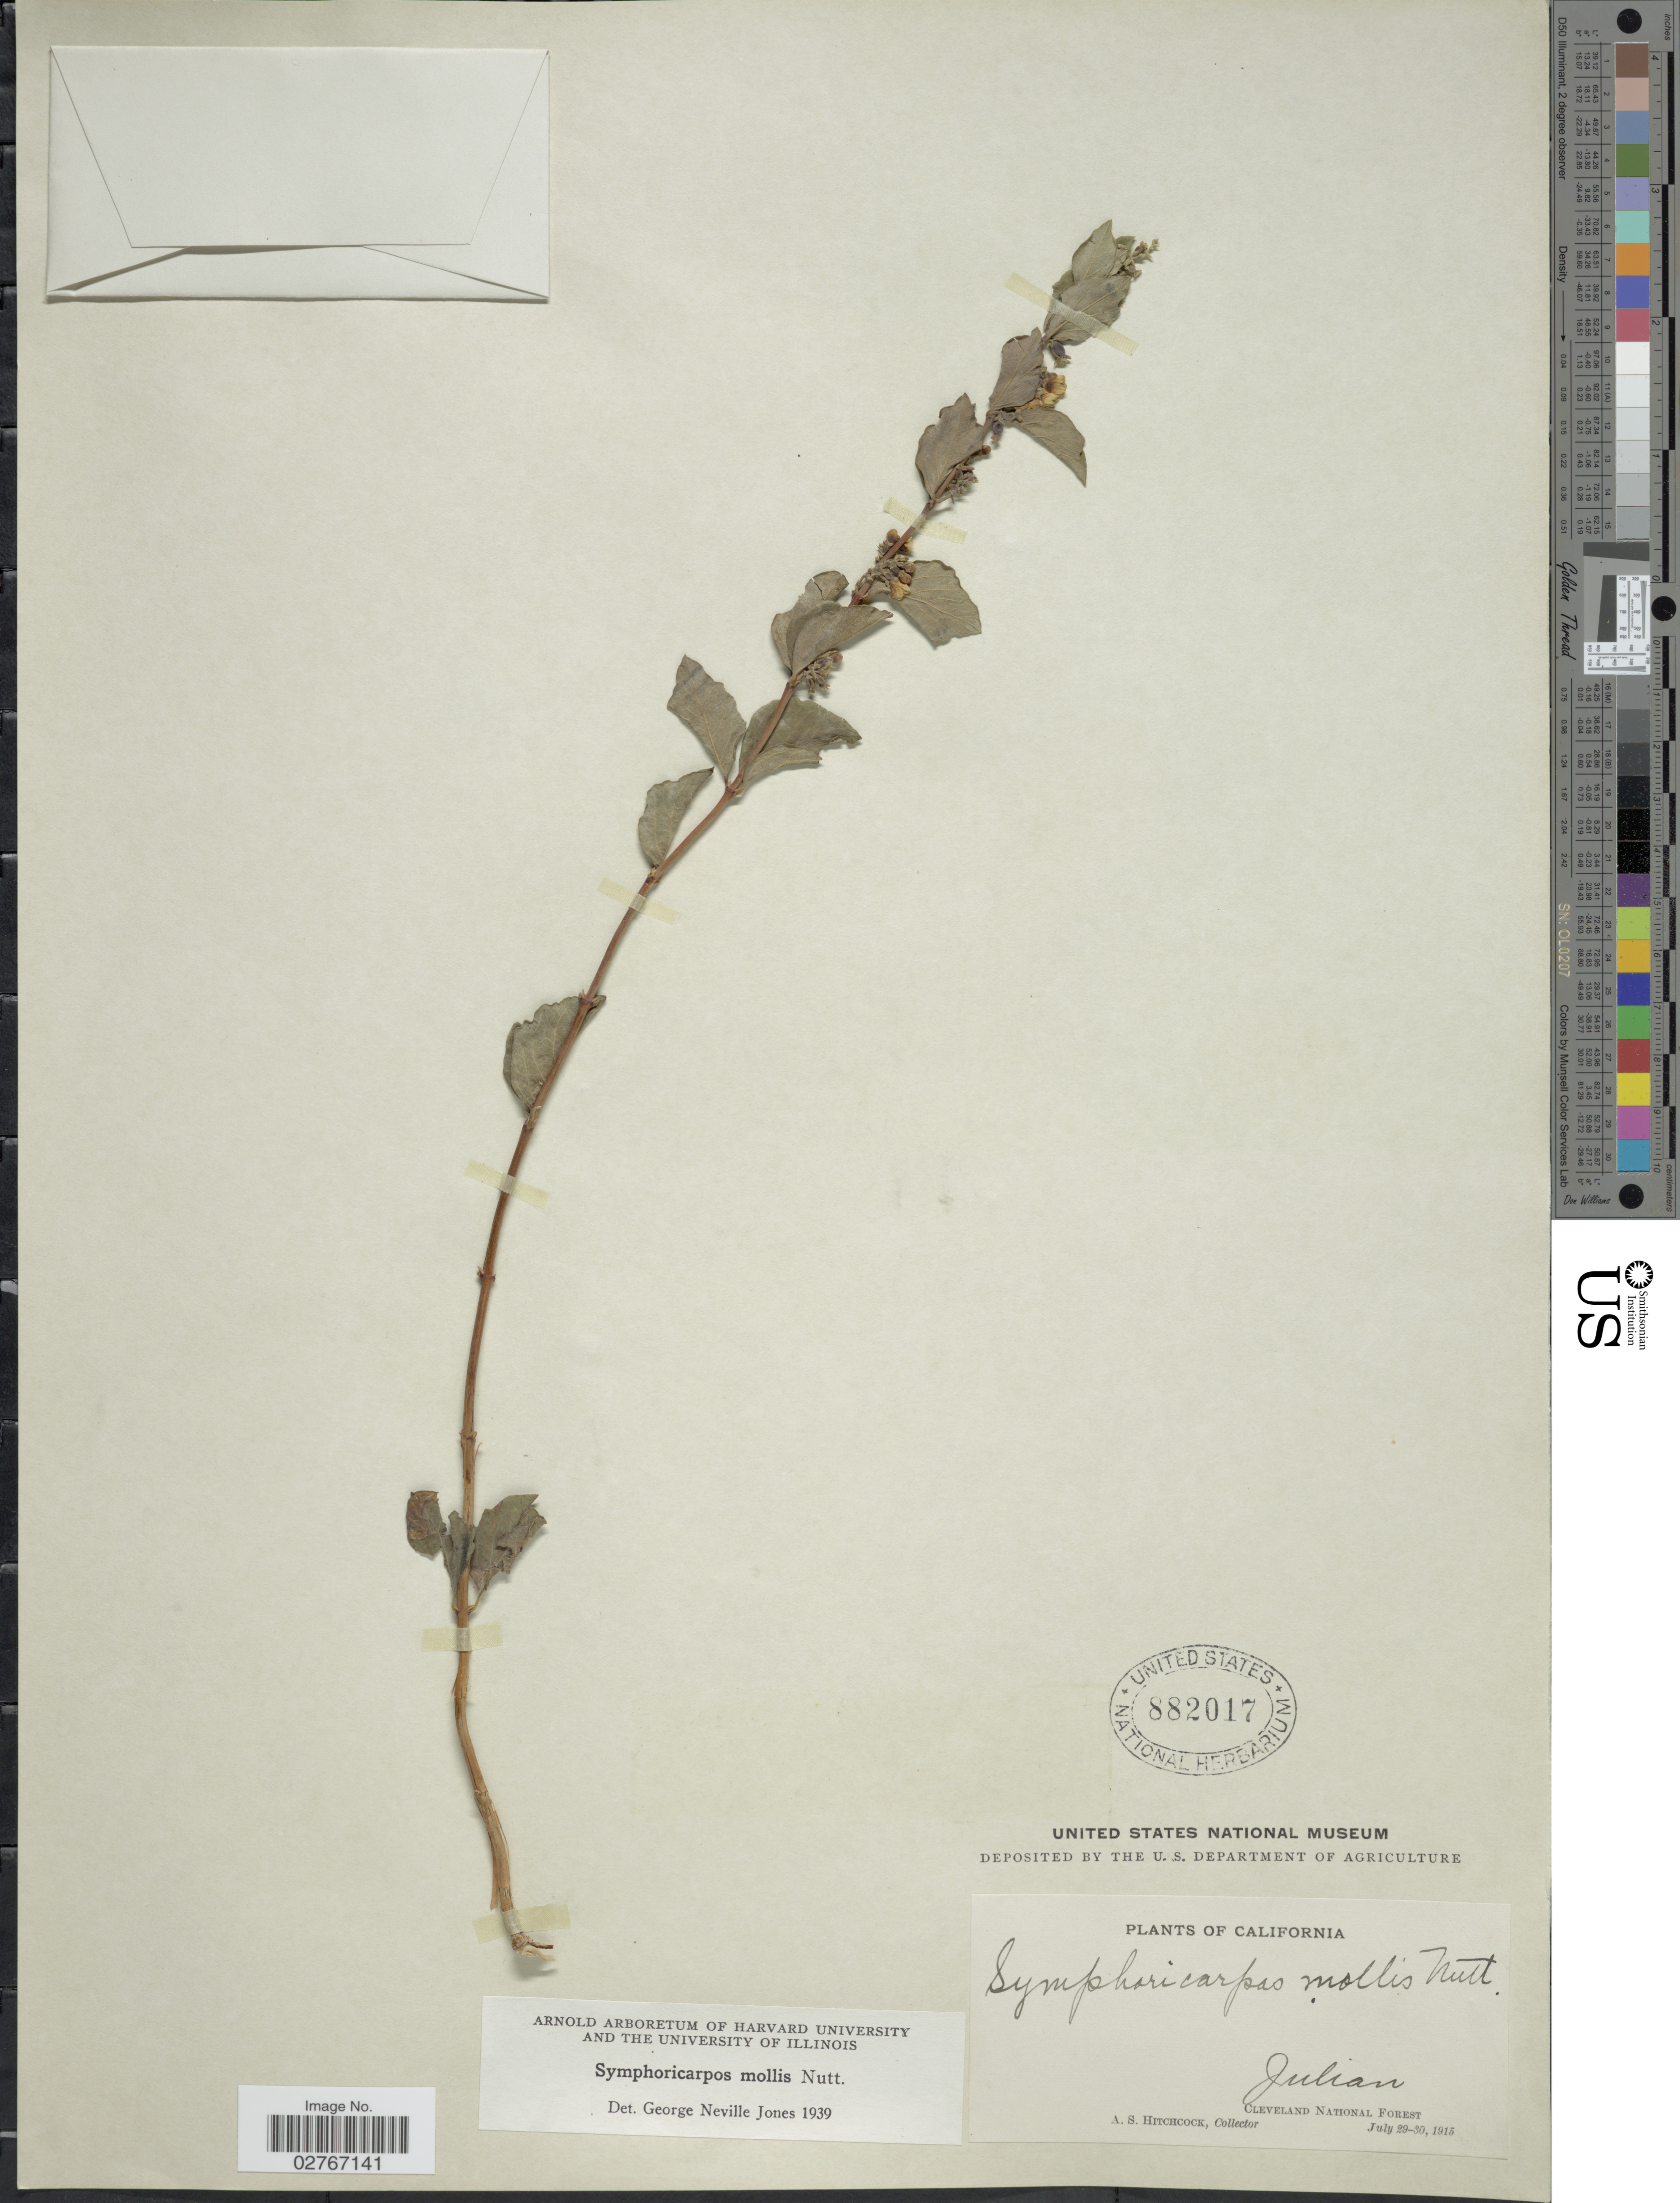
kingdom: Plantae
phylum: Tracheophyta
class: Magnoliopsida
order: Dipsacales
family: Caprifoliaceae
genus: Symphoricarpos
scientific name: Symphoricarpos mollis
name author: Nutt.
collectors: A. S. Hitchcock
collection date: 1915-07-29/1915-07-30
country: United States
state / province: California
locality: Julian, Cleveland National Forest.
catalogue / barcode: US 882017